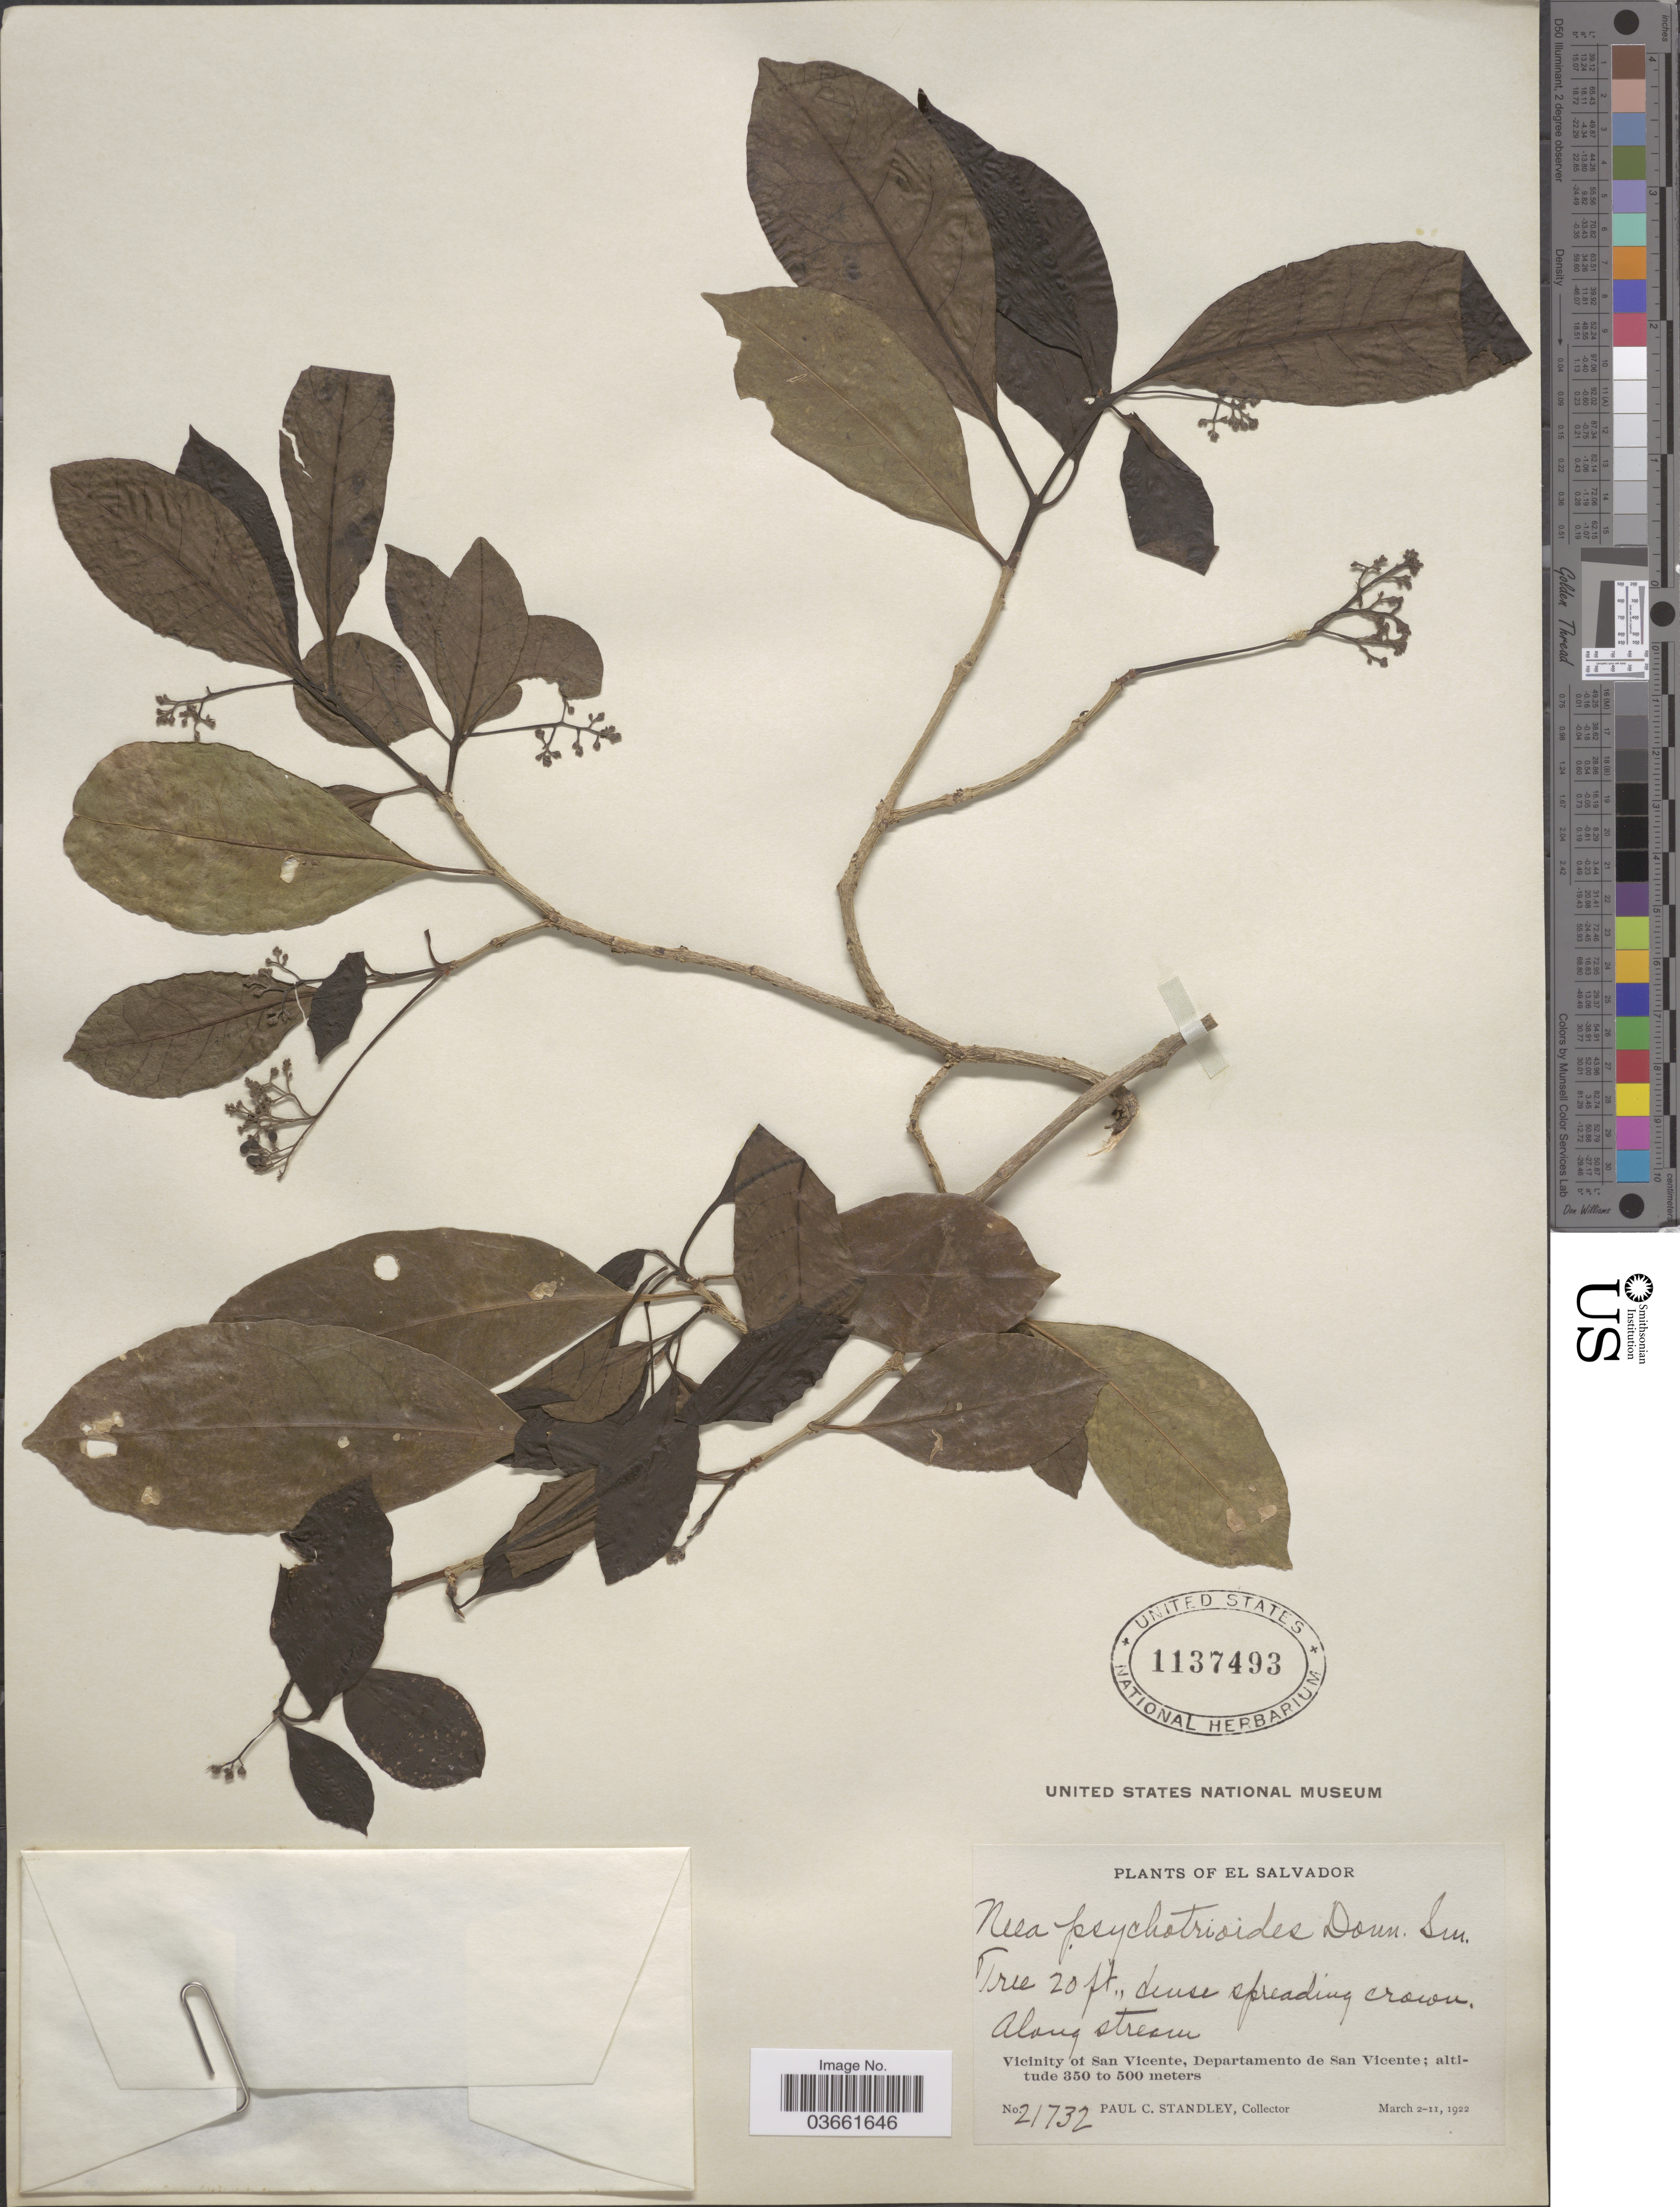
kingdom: Plantae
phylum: Tracheophyta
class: Magnoliopsida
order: Caryophyllales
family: Nyctaginaceae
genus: Neea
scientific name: Neea psychotrioides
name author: Donn. Sm.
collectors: P. C. Standley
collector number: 21732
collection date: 1922-03-02/1922-03-11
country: El Salvador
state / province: San Vincente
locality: Vicinity of San Vicente, Departamento de San Vicente.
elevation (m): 350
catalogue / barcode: US 1137493